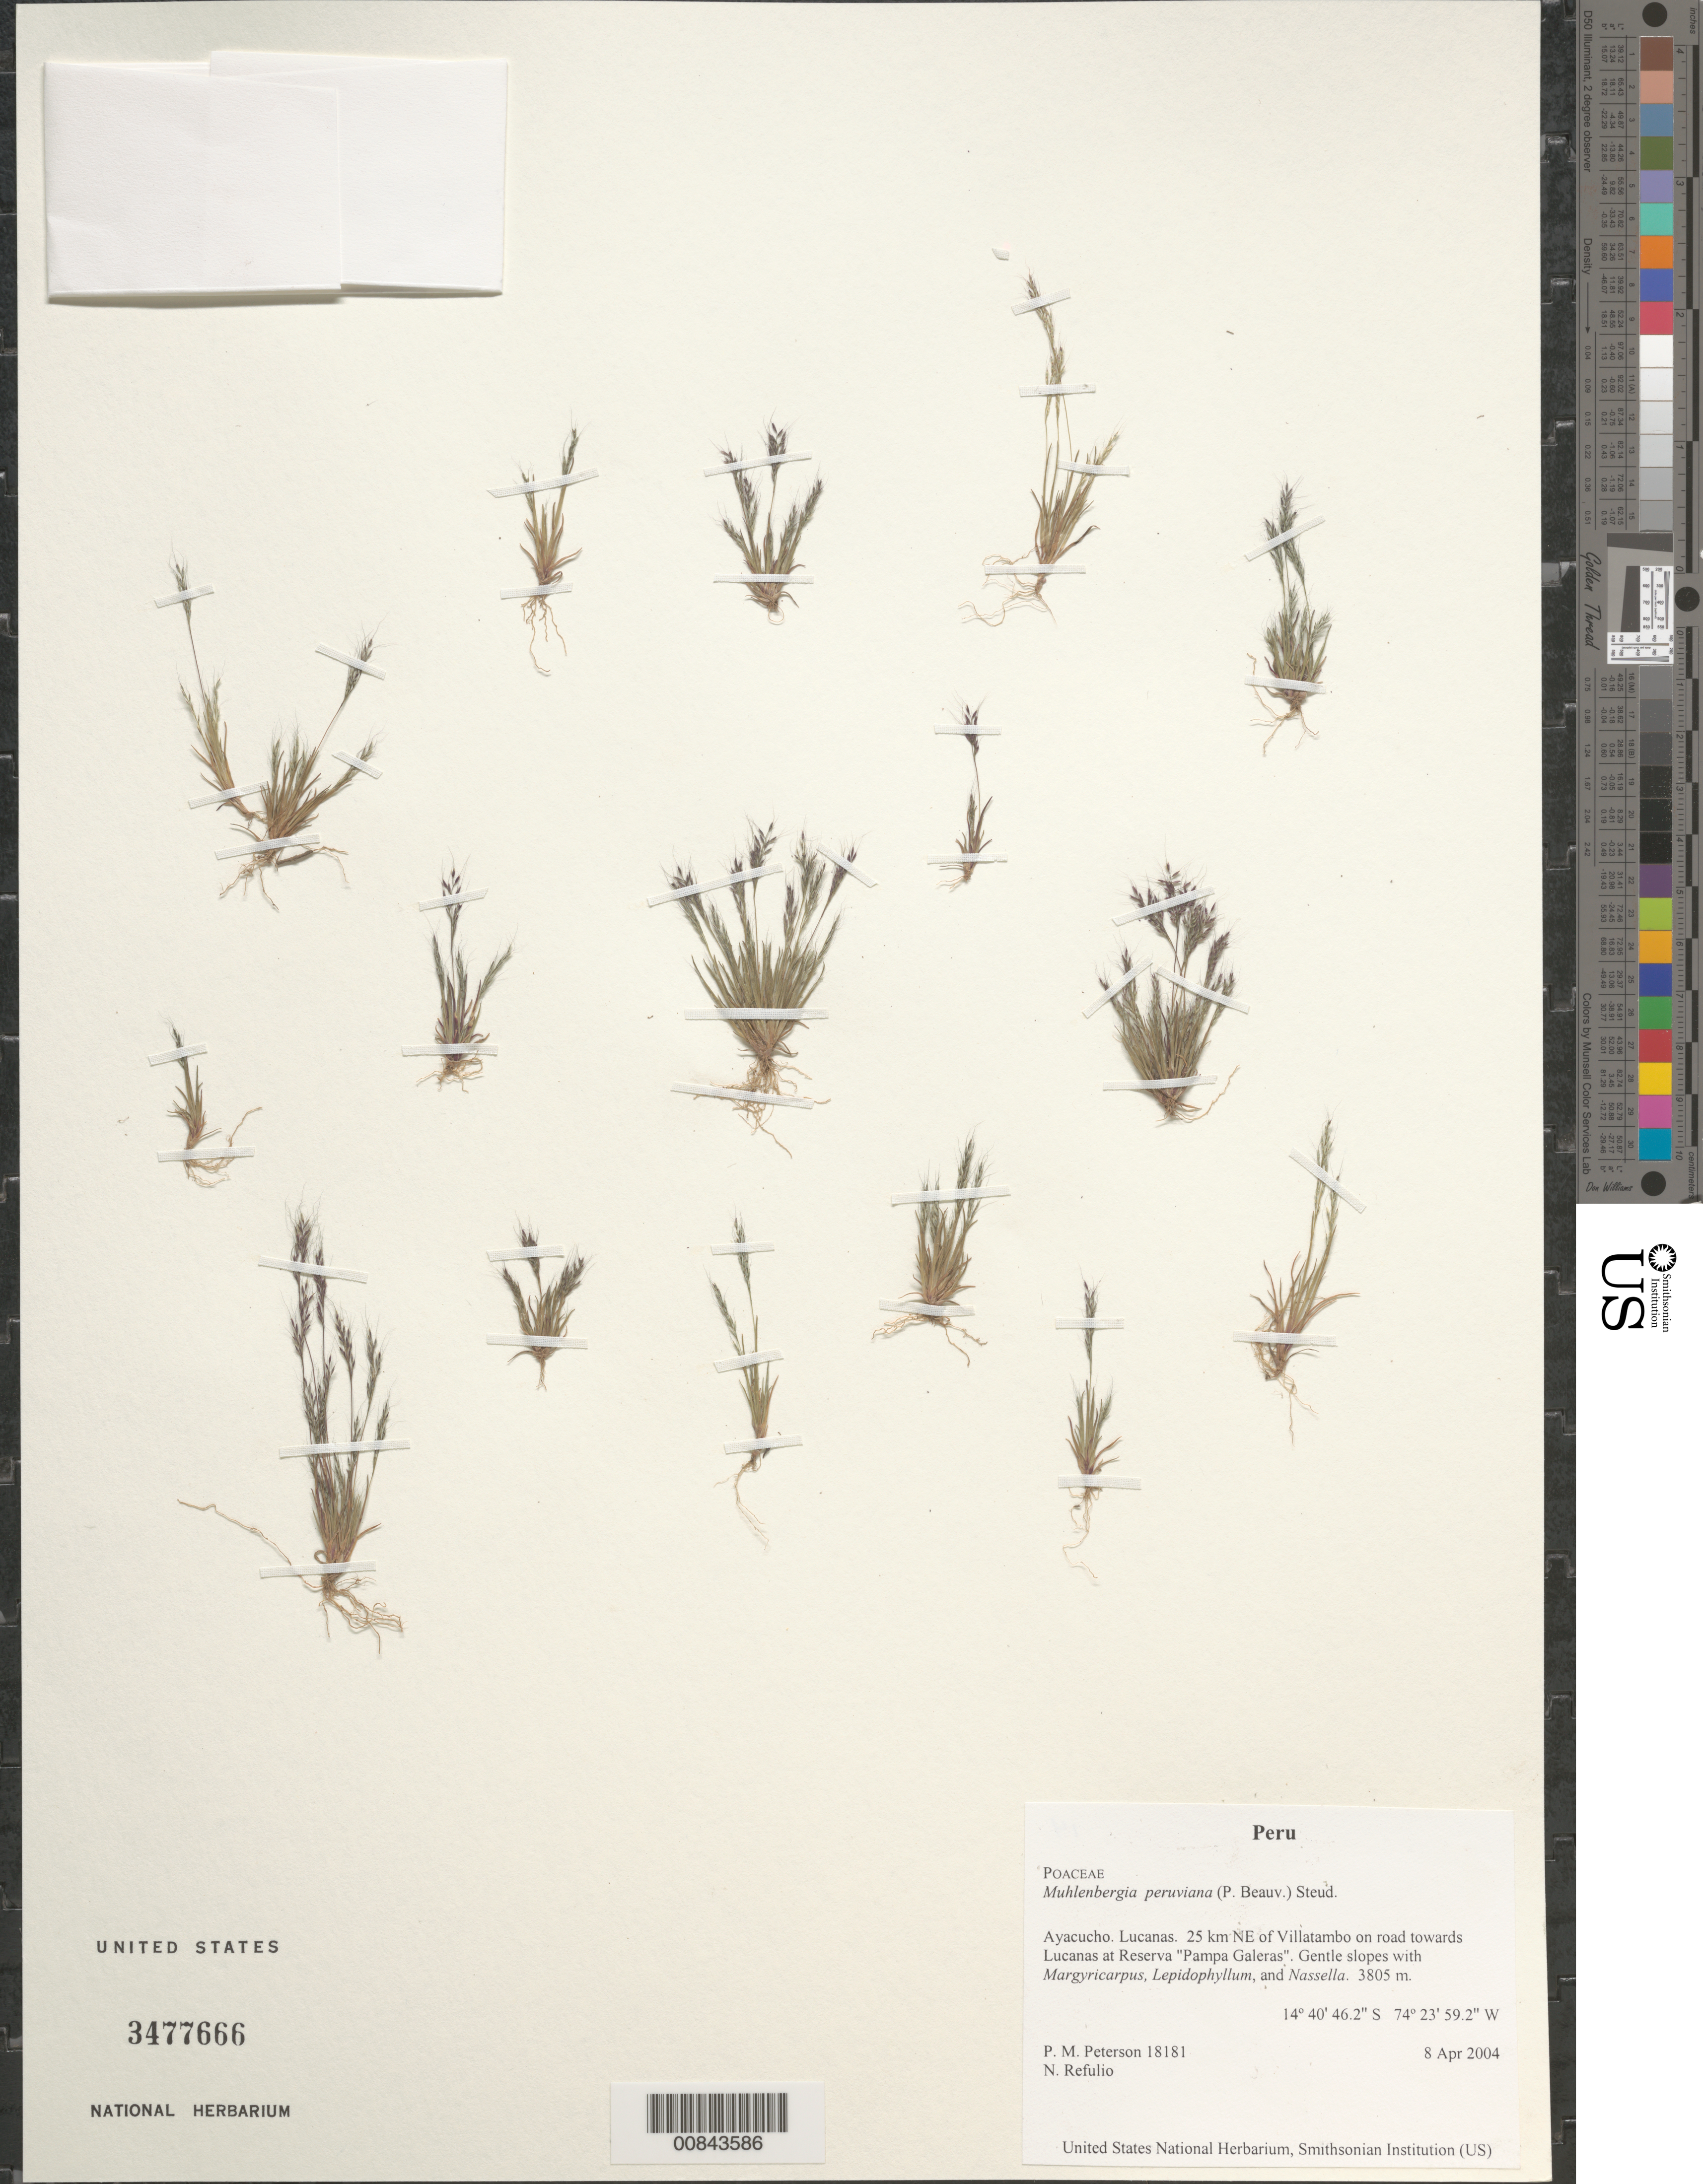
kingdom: Plantae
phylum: Tracheophyta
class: Liliopsida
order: Poales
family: Poaceae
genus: Muhlenbergia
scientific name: Muhlenbergia peruviana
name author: (P. Beauv.) Steud.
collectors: P. M. Peterson & N. Refulio-Rodríguez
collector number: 18181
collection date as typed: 08 Apr 2004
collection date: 2004-04-08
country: Peru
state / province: Ayacucho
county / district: Lucanas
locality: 25 km NE of Villatambo on road towards Lucanas at Reserva "Pampa Galeras". Gentle slopes with Margyricarpus, Lepidophyllum, and Nassella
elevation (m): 3805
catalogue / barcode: US 3477666